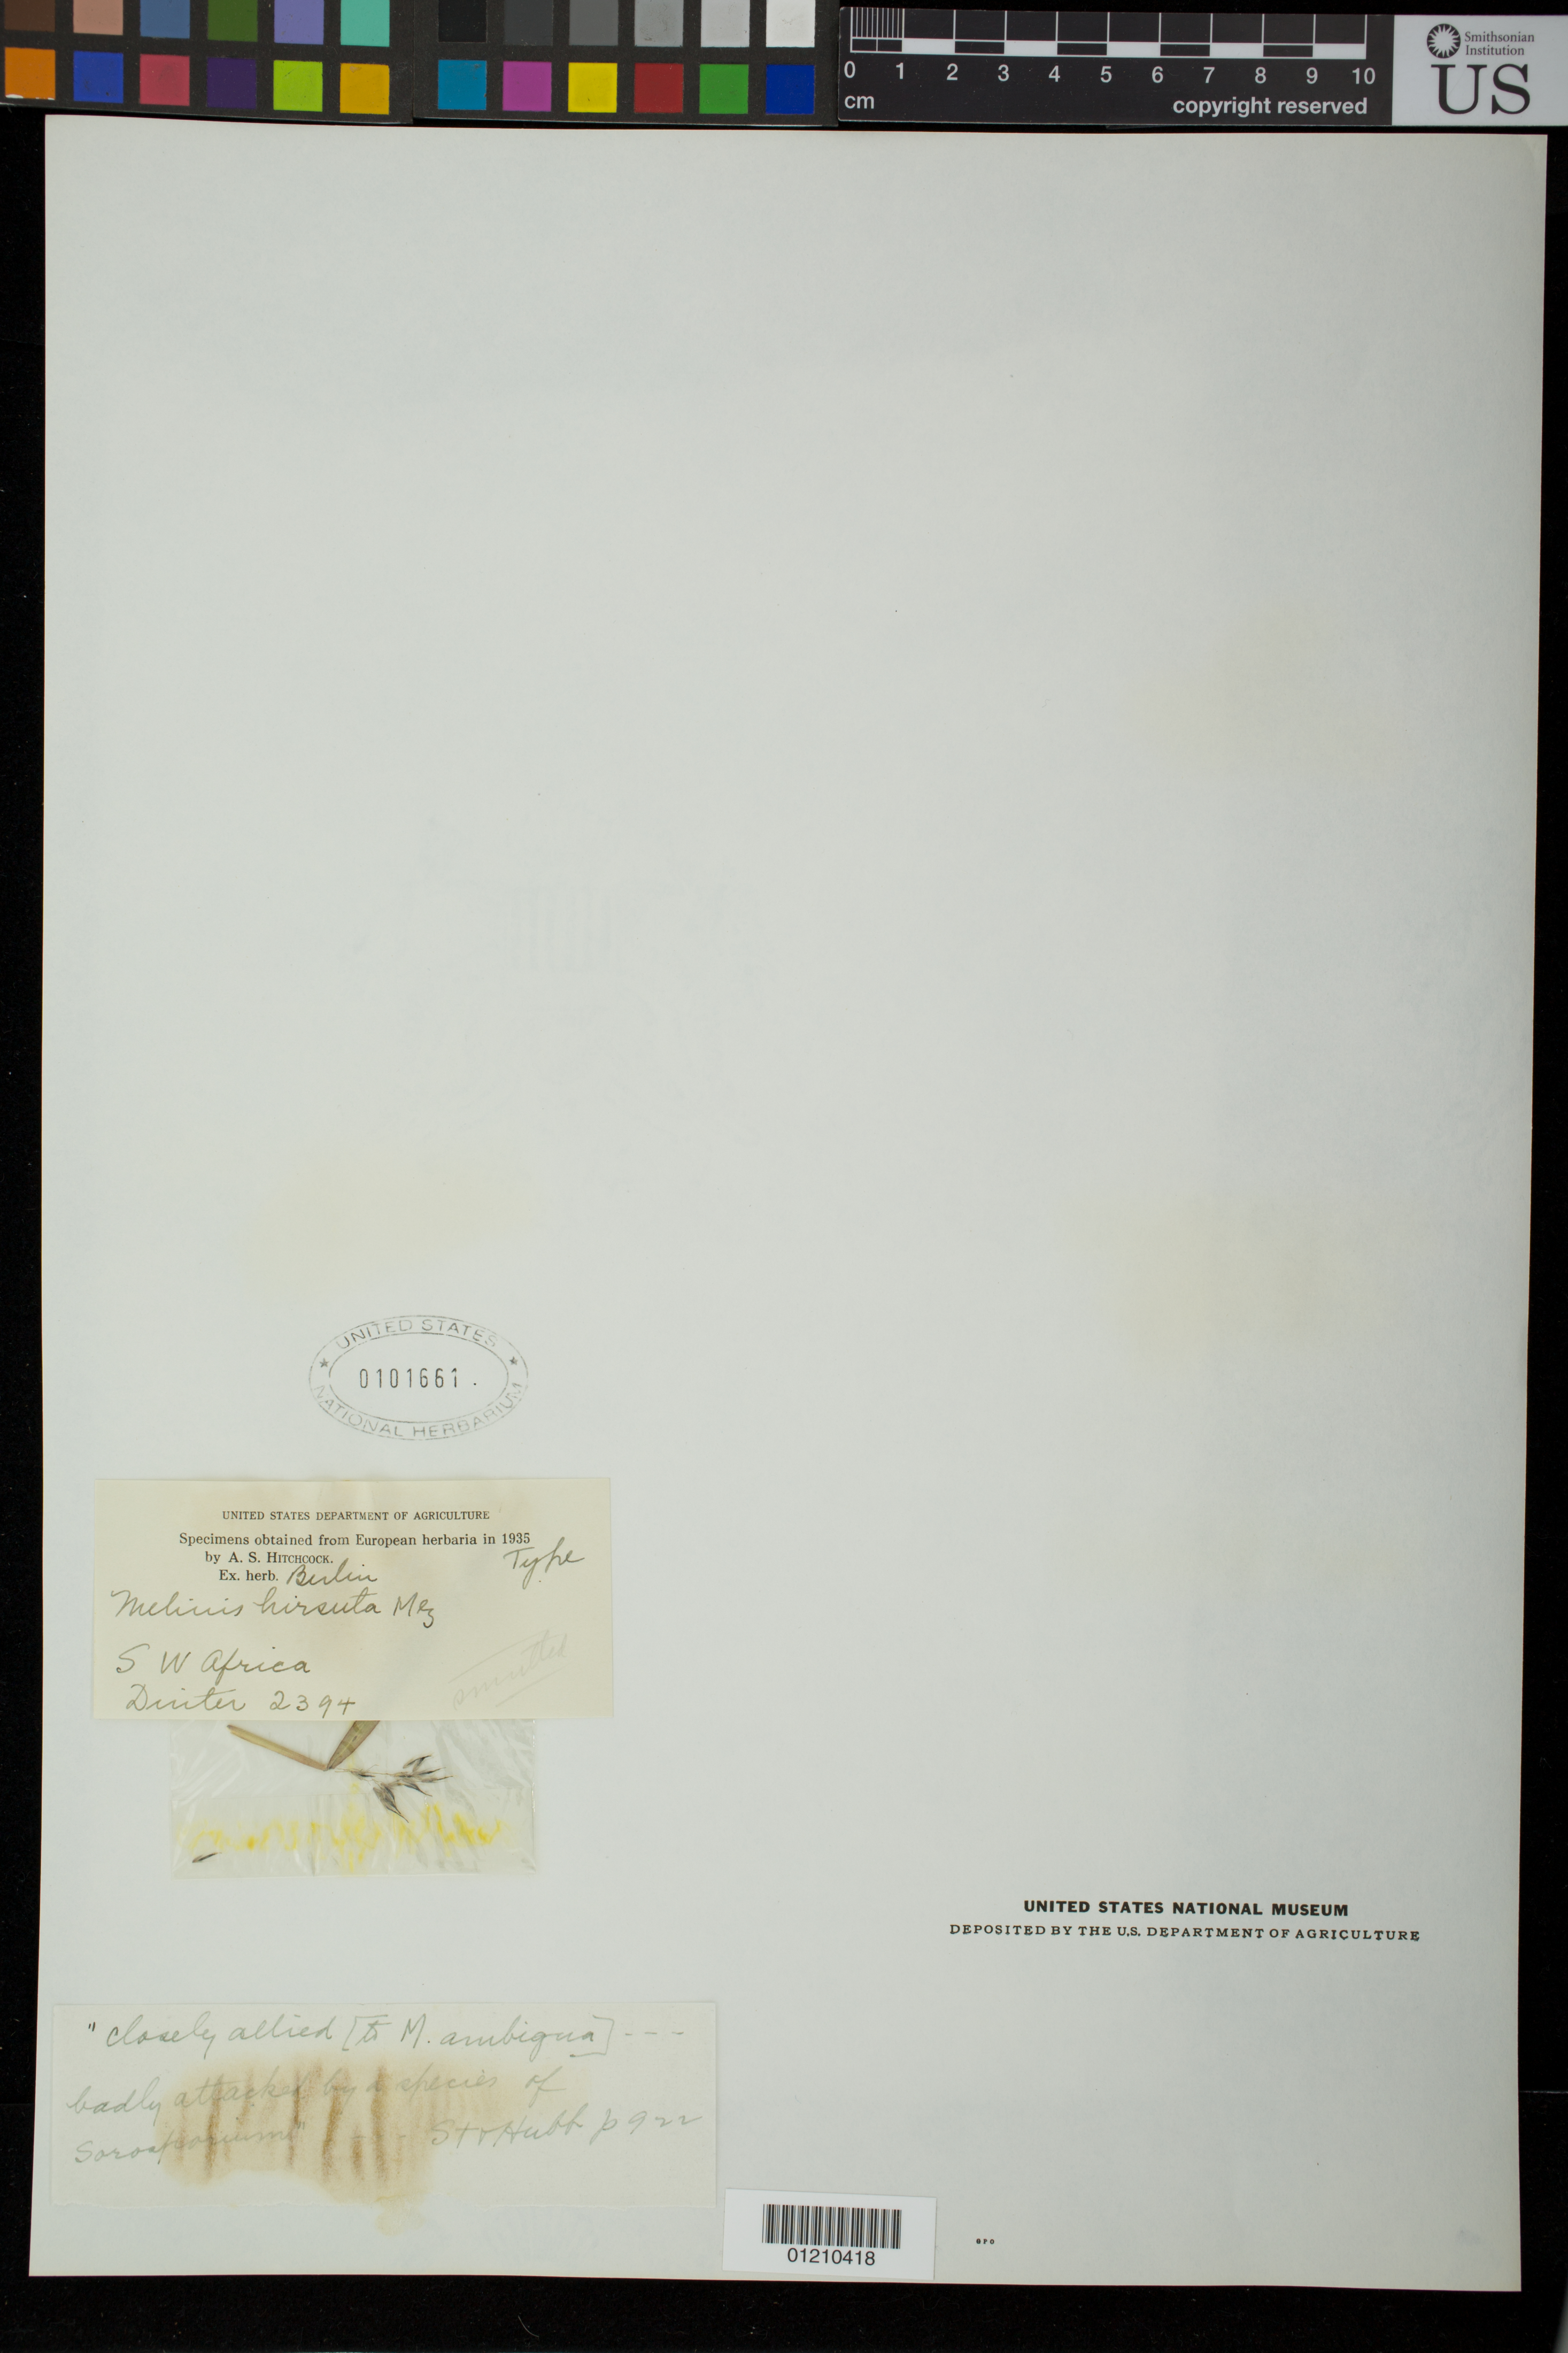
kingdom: Plantae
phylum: Tracheophyta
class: Liliopsida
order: Poales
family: Poaceae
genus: Melinis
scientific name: Melinis hirsuta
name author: Mez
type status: Type Collection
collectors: M. Dinter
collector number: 2394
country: Namibia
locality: South West Africa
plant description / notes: Fragmentary material of type specimen ex herb. Berlin.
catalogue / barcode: US 101661